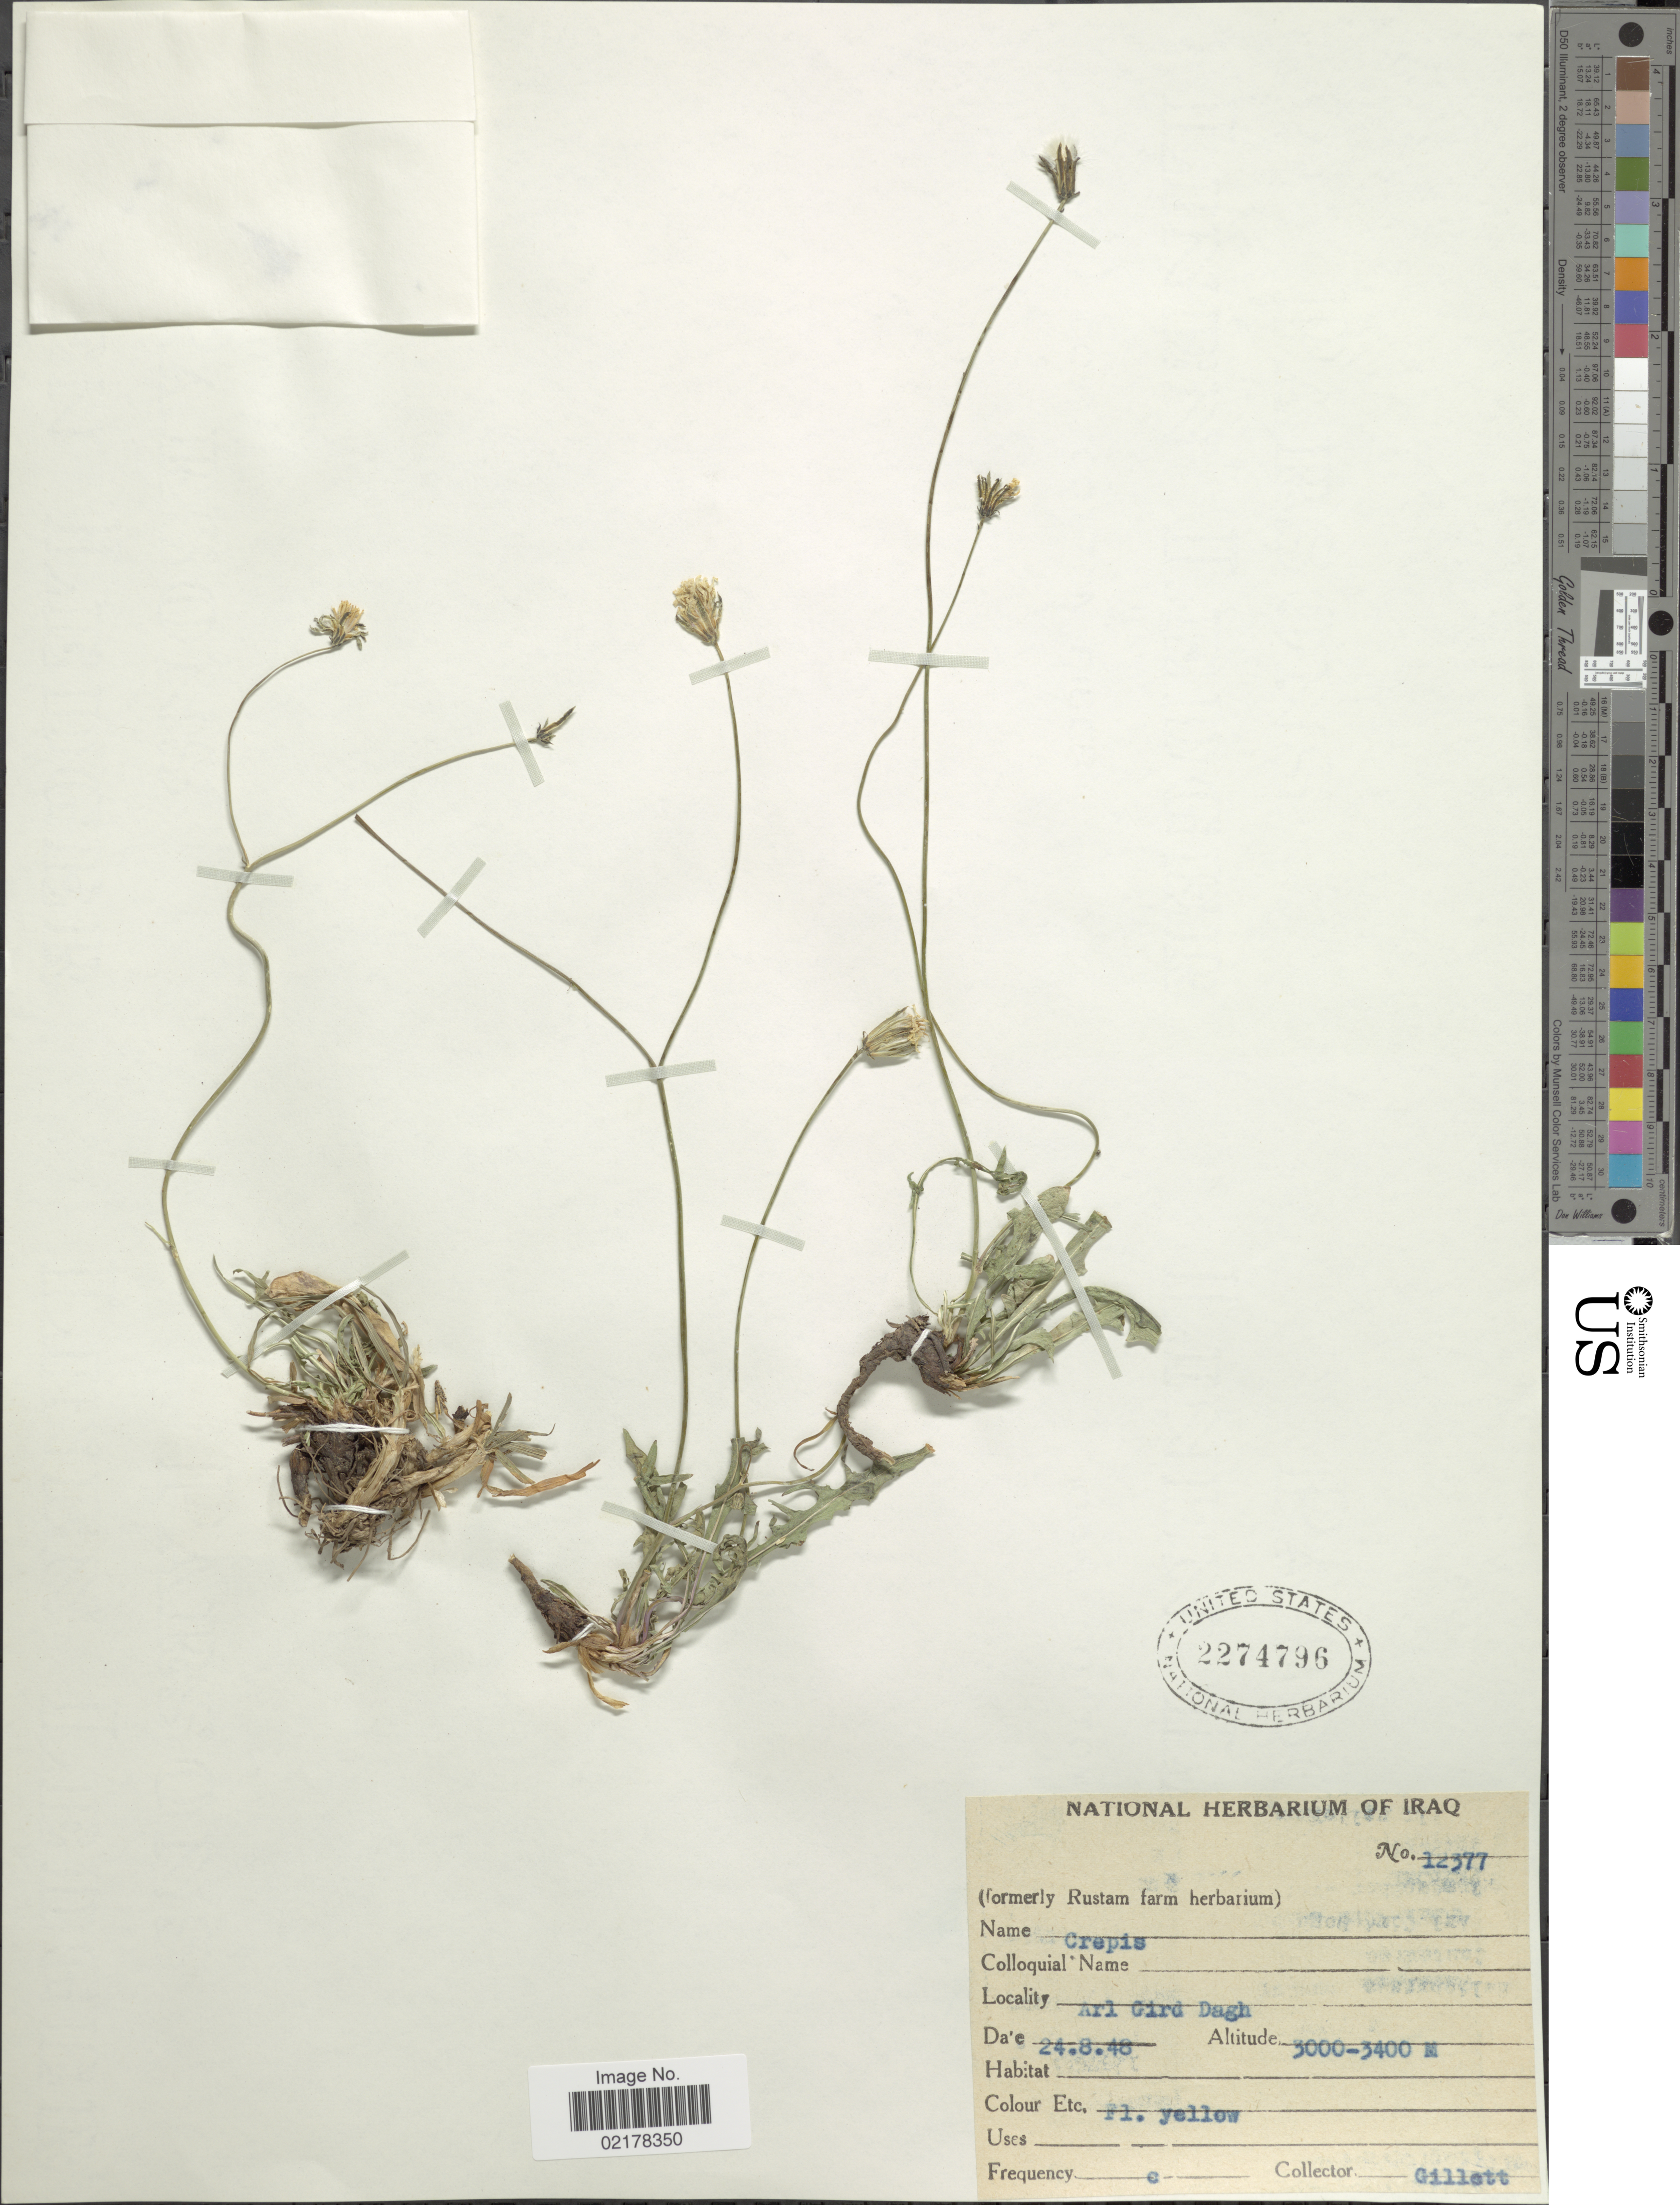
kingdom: Plantae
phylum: Tracheophyta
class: Magnoliopsida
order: Asterales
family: Asteraceae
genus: Crepis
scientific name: Crepis sp.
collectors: Gillett, --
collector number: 12377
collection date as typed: Transcribed d/m/y: 24/8/48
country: Iraq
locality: Arl Gird Dagh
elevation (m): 3000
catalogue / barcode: US 2274796